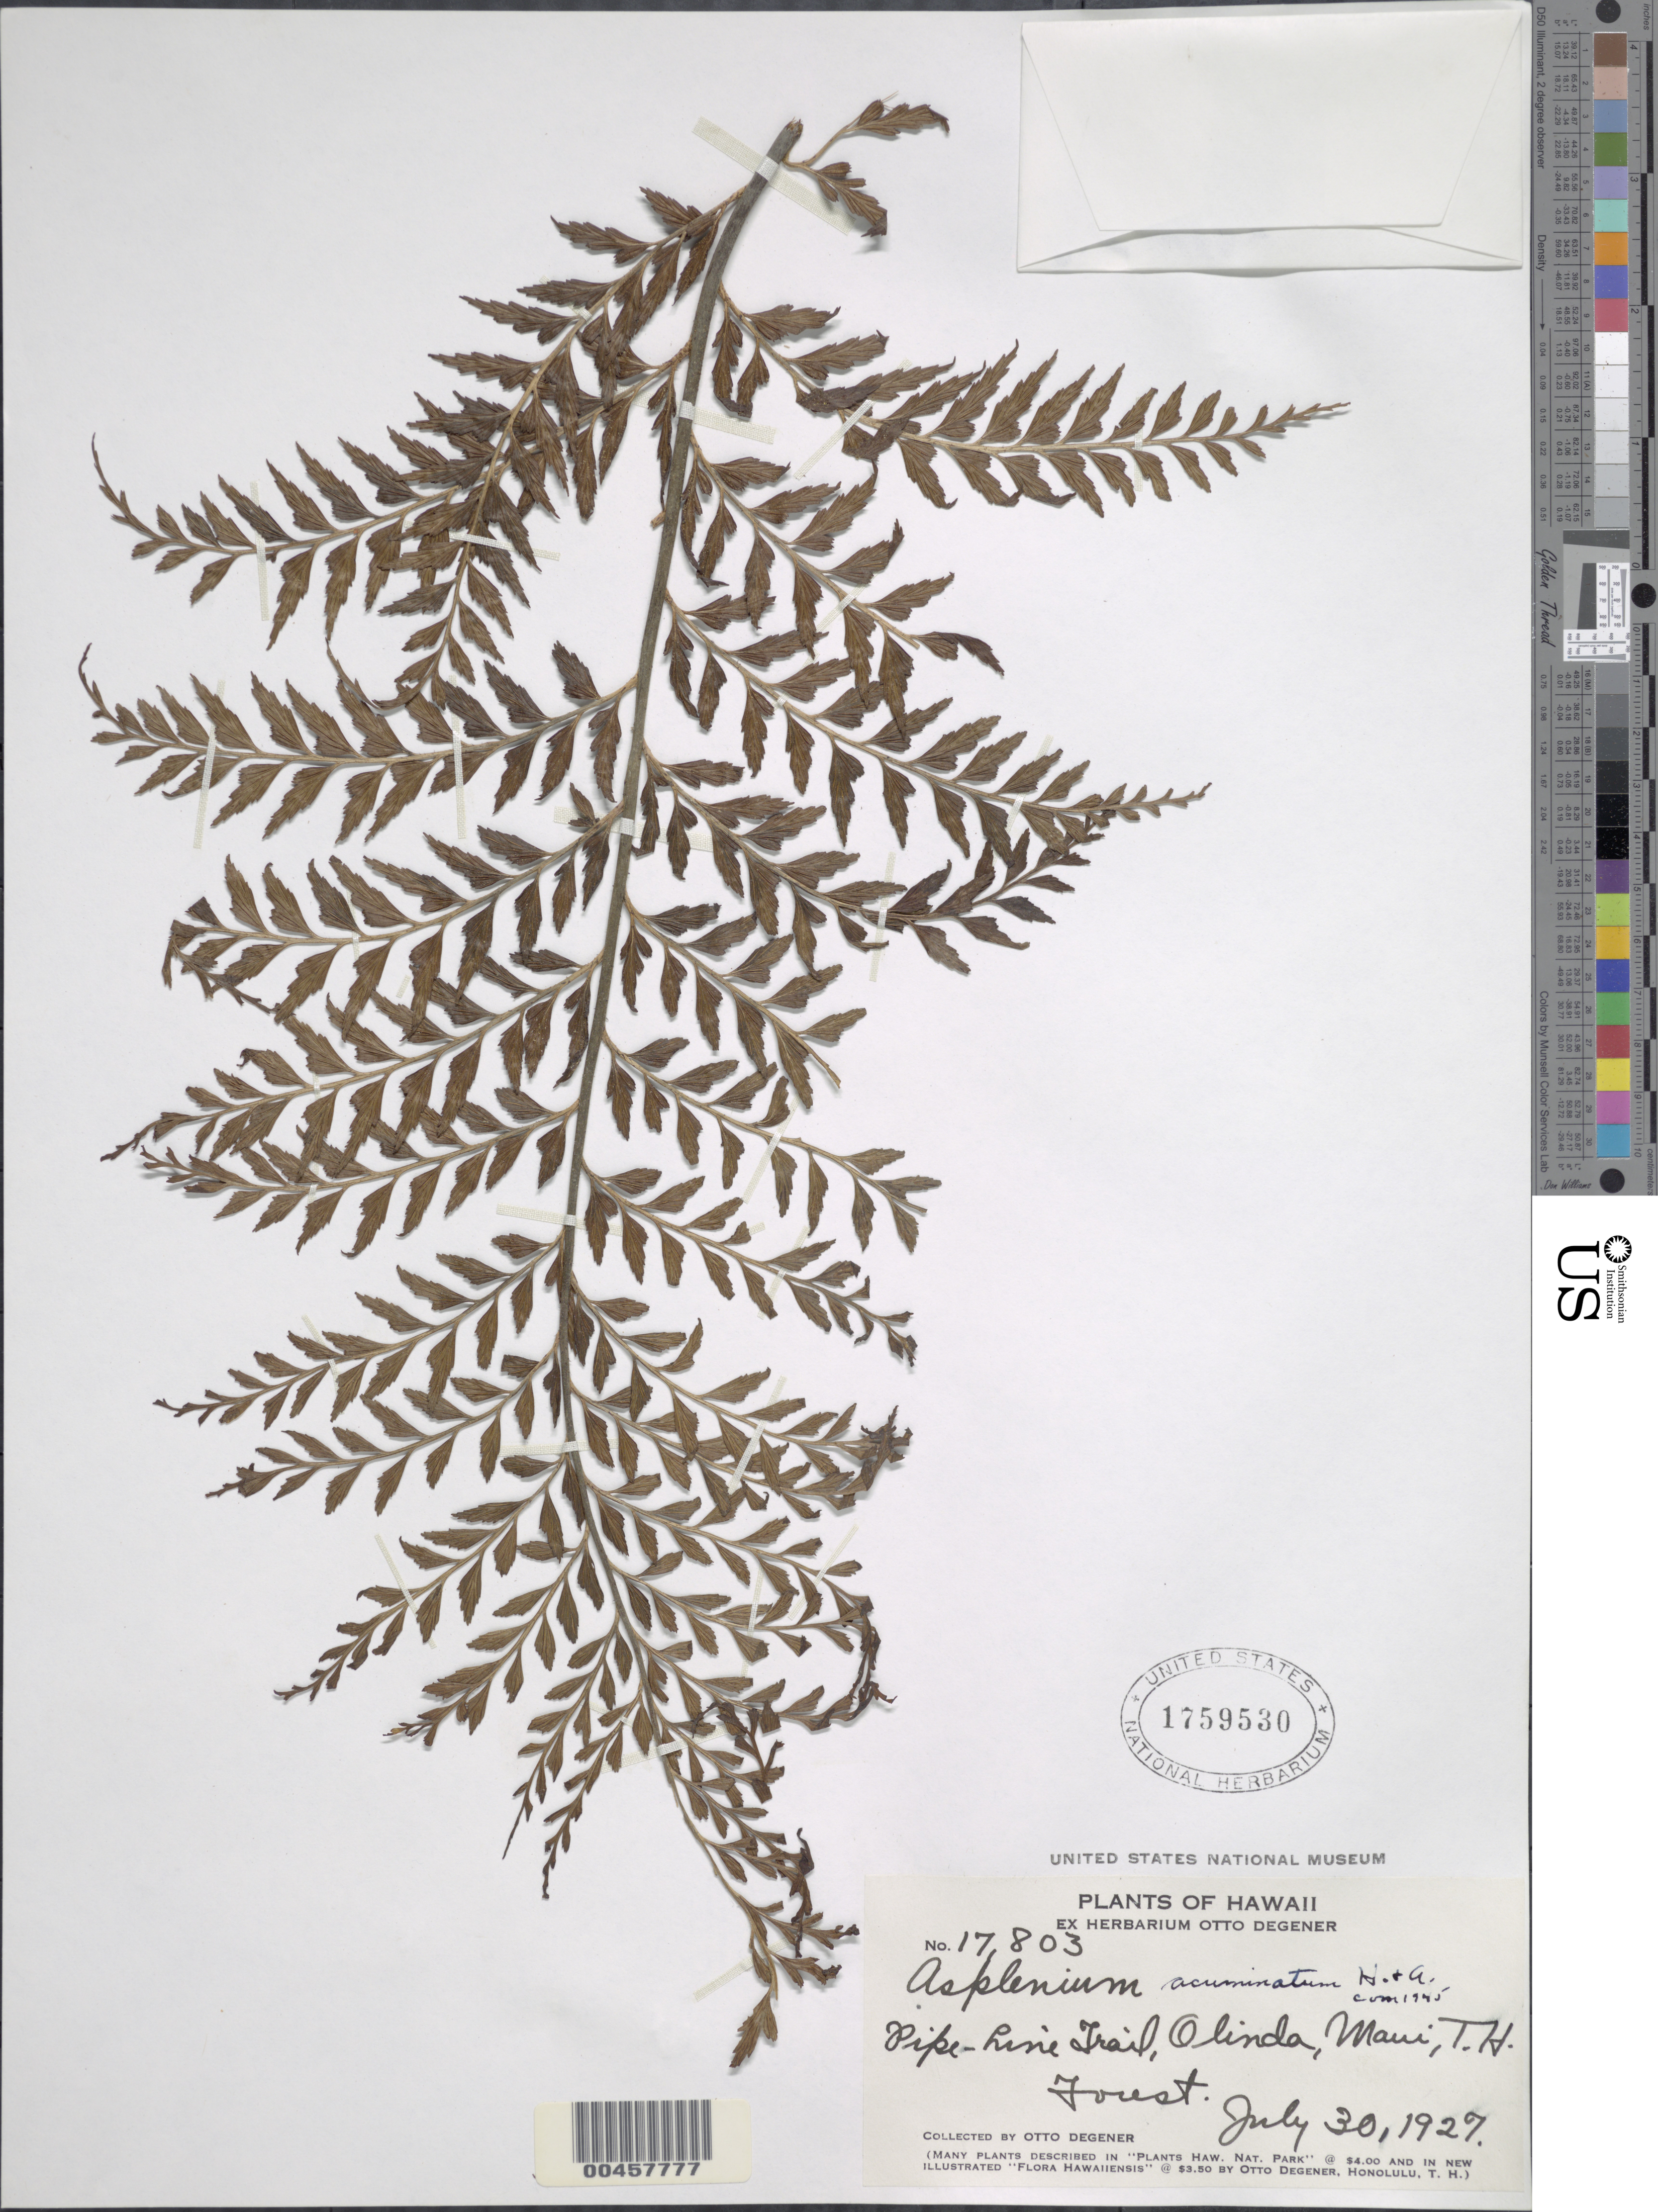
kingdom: Plantae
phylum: Tracheophyta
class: Polypodiopsida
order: Polypodiales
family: Aspleniaceae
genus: Asplenium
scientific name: Asplenium acuminatum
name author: Hook. & Arn.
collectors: O. Degener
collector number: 17803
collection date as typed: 30 Jul 1927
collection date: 1927-07-30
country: United States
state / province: Hawaii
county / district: Maui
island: Maui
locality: Pipe-Line Trail, Olinda, Maui, T.H.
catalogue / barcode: US 1759530